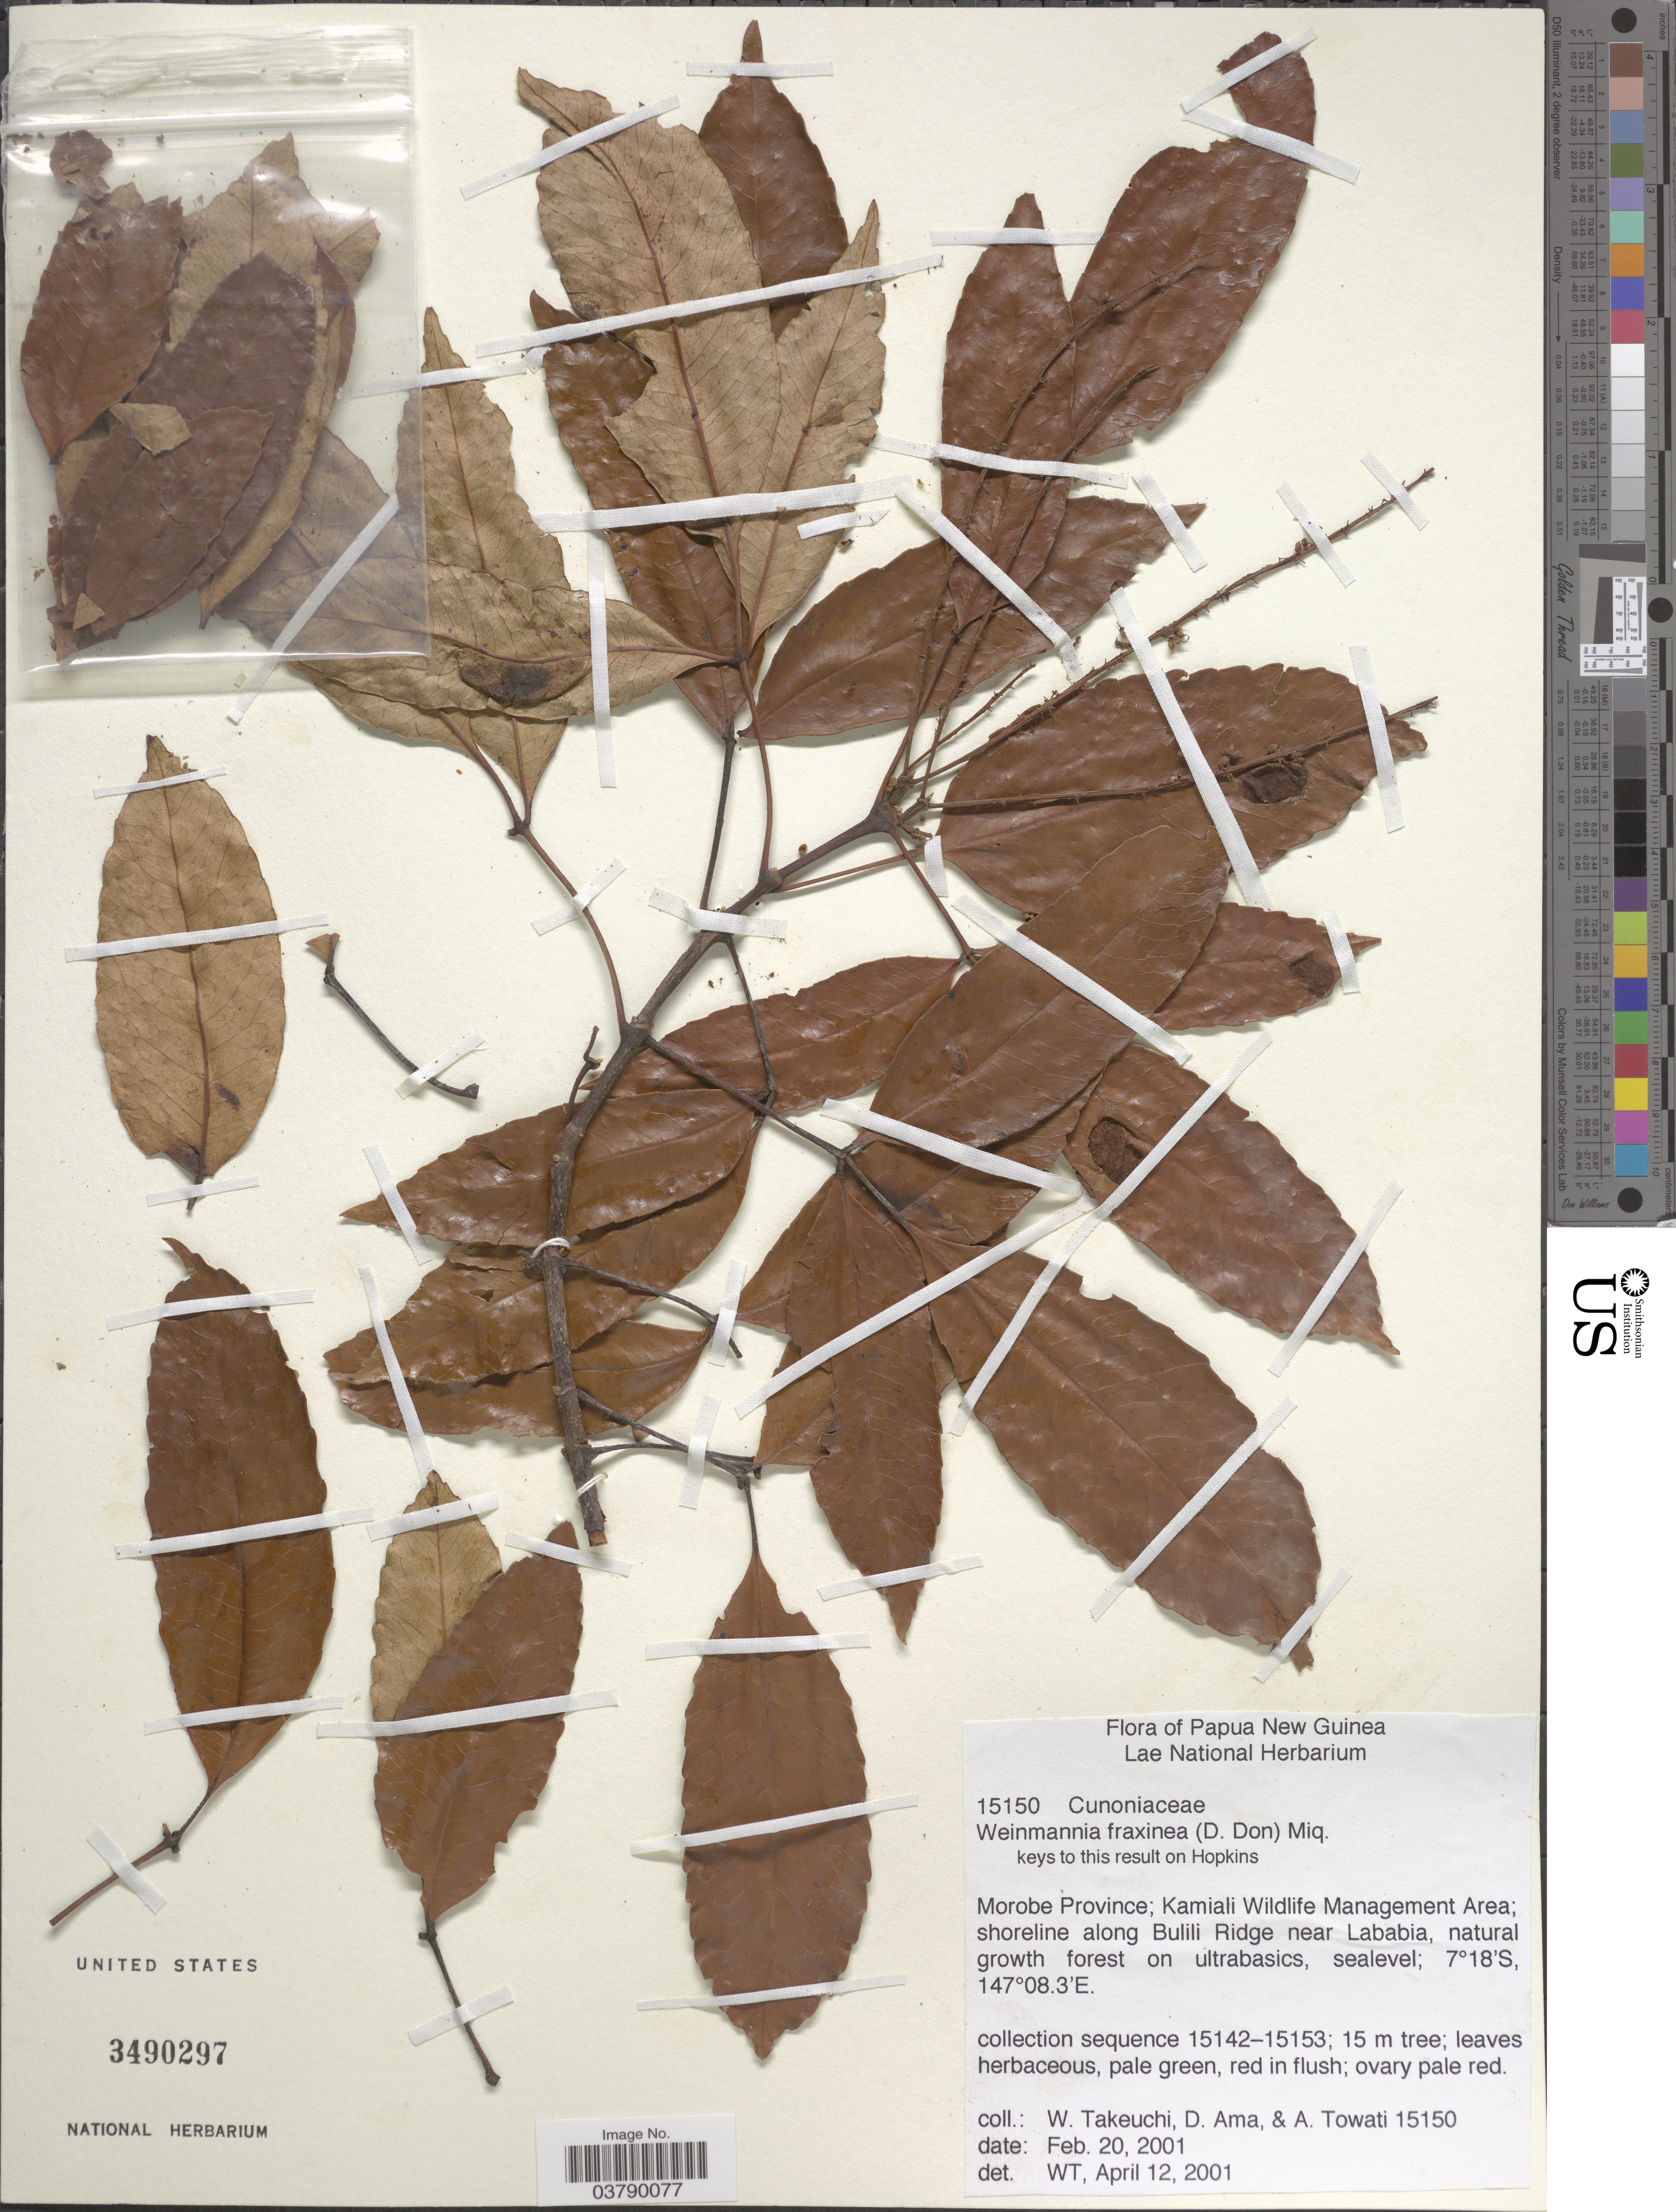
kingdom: Plantae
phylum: Tracheophyta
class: Magnoliopsida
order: Oxalidales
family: Cunoniaceae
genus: Pterophylla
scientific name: Pterophylla fraxinea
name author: D. Don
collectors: W. Takeuchi, D. Ama & A. Towati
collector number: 15150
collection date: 2001-02-20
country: Papua New Guinea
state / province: Morobe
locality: Kamiali Wildlife Management Area; shoreline along Bulili Ridge near Lababia.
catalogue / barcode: US 3490297